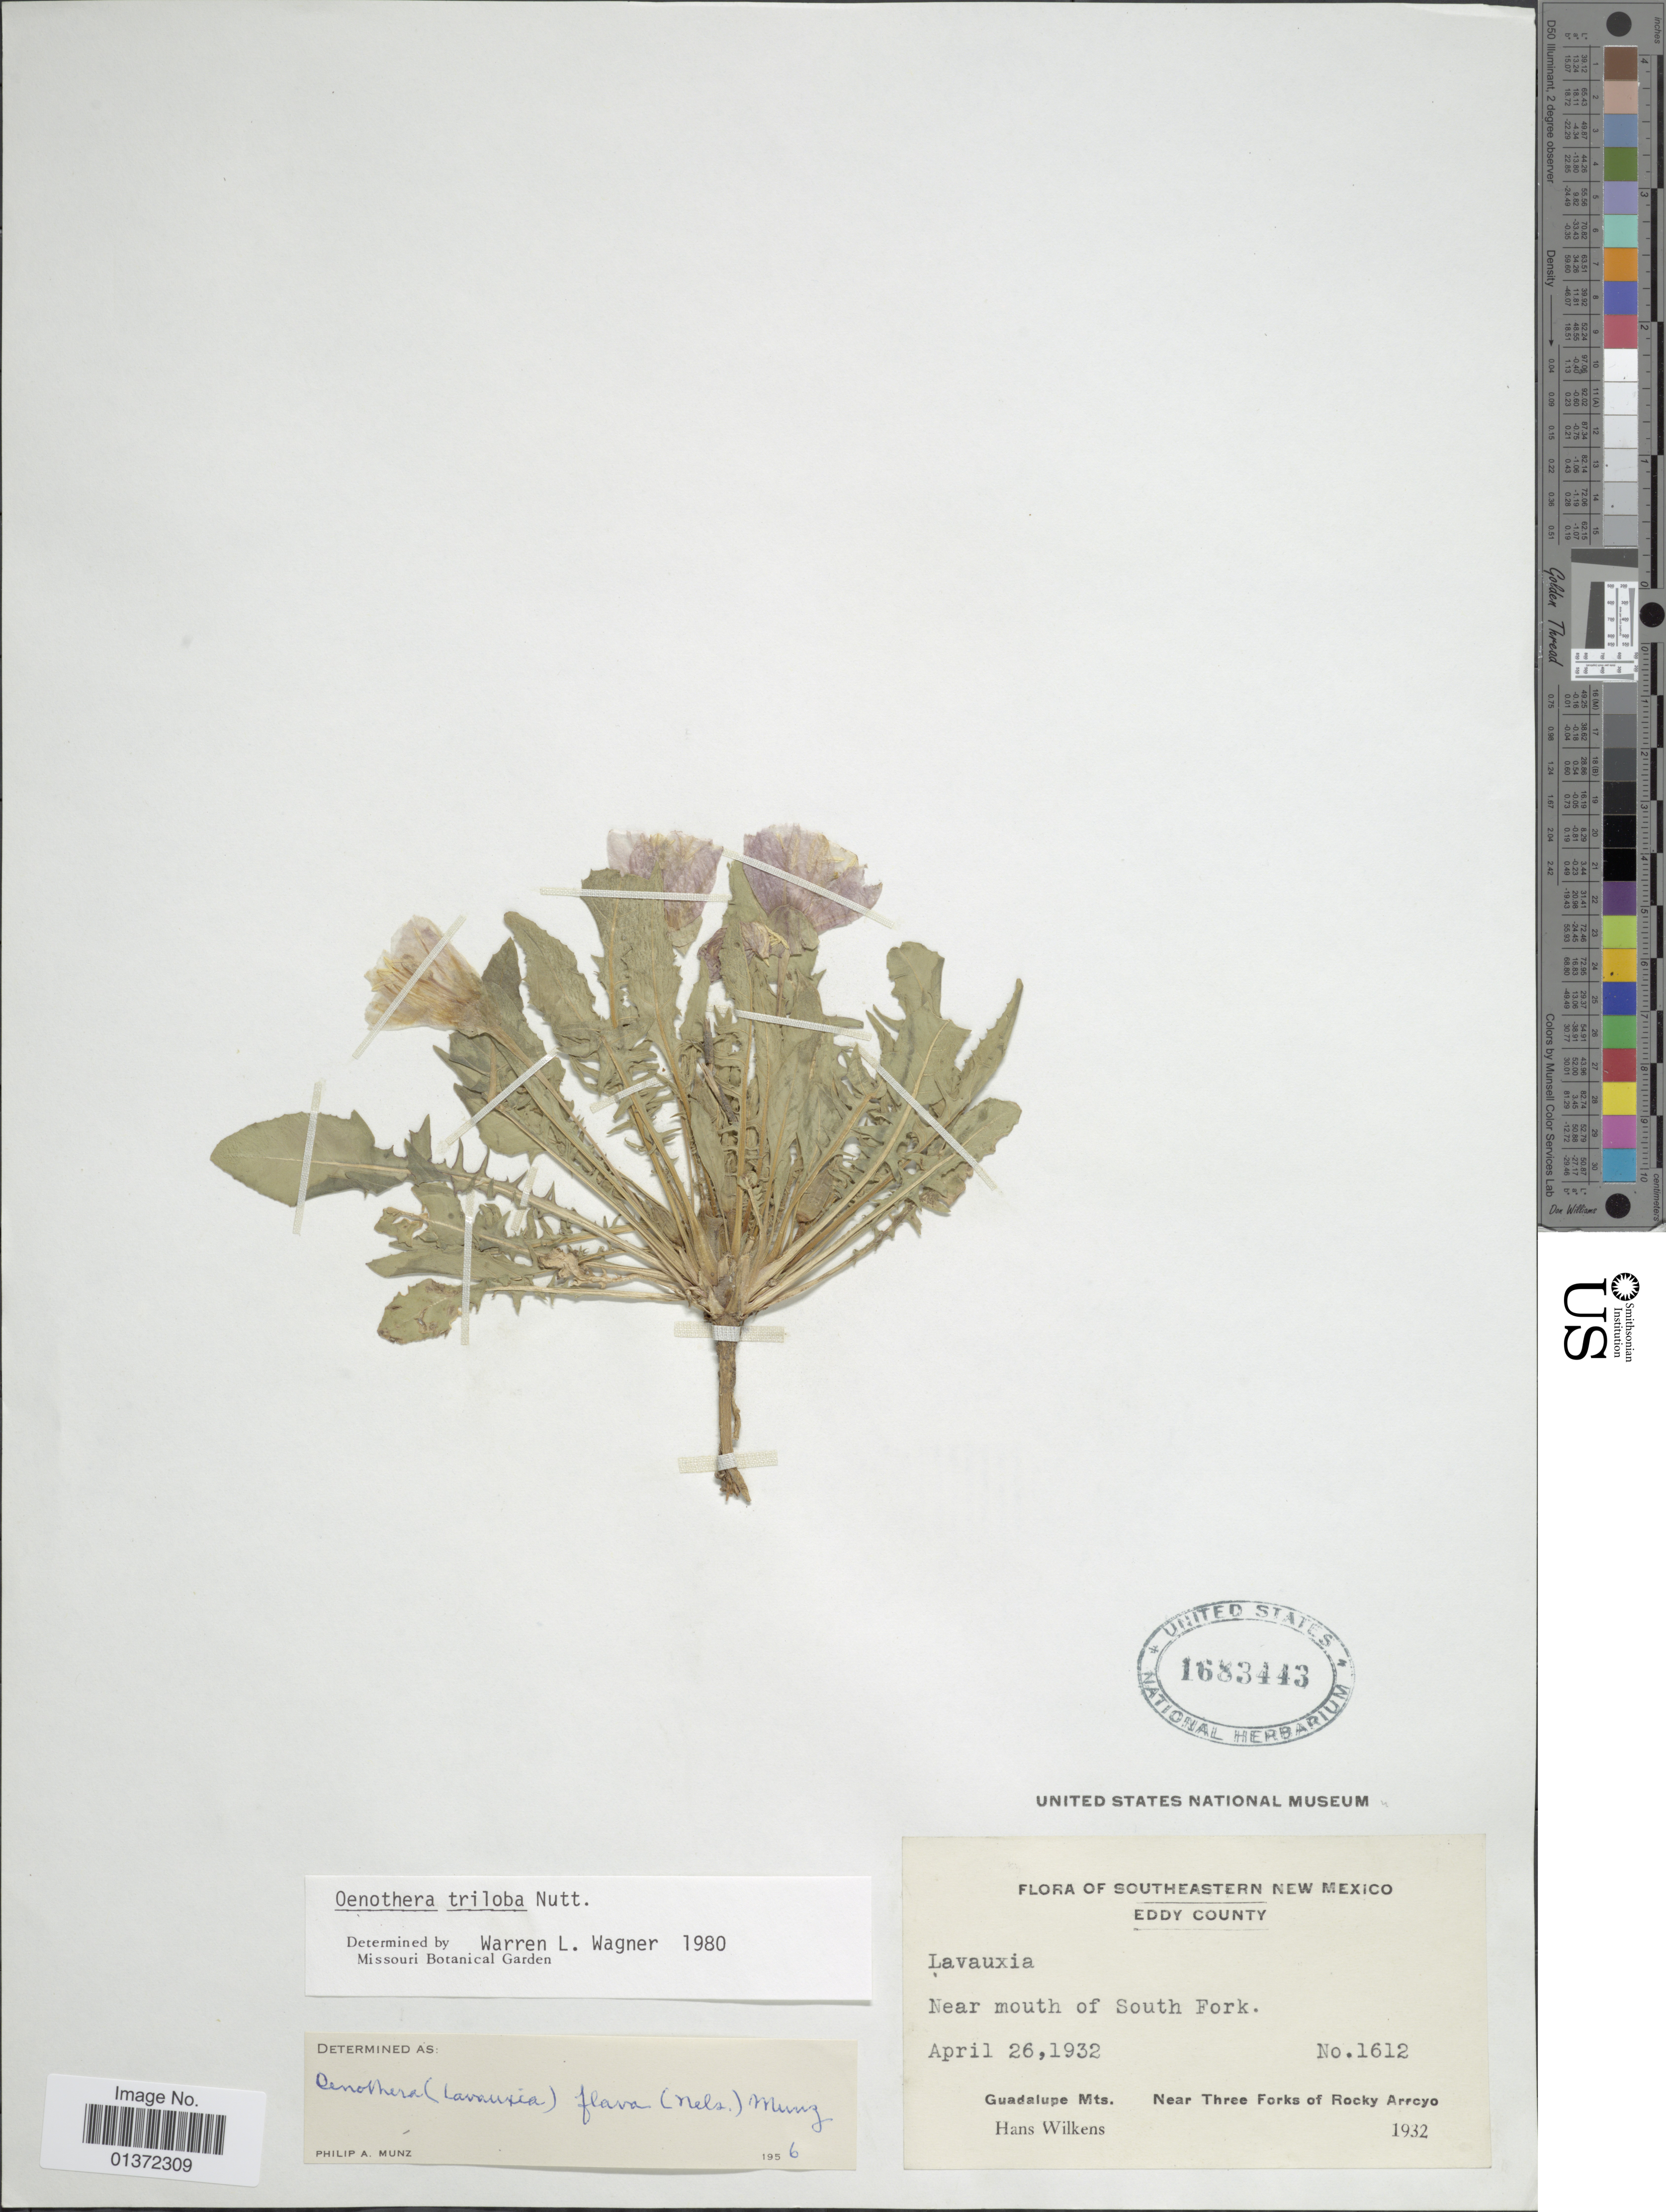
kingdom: Plantae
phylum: Tracheophyta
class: Magnoliopsida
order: Myrtales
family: Onagraceae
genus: Oenothera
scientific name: Oenothera triloba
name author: Nutt.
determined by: Wagner, W. L., (BOT), Smithsonian Institution - National Museum of Natural History (UNITED STATES)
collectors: H. Wilkens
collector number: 1612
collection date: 1932-04-26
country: United States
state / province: New Mexico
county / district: Eddy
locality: Southeastern New Mexico, Guadalupe Mts, near mouth of South Fork, near Three Forks of Rocky Arroyo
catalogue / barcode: US 1683443